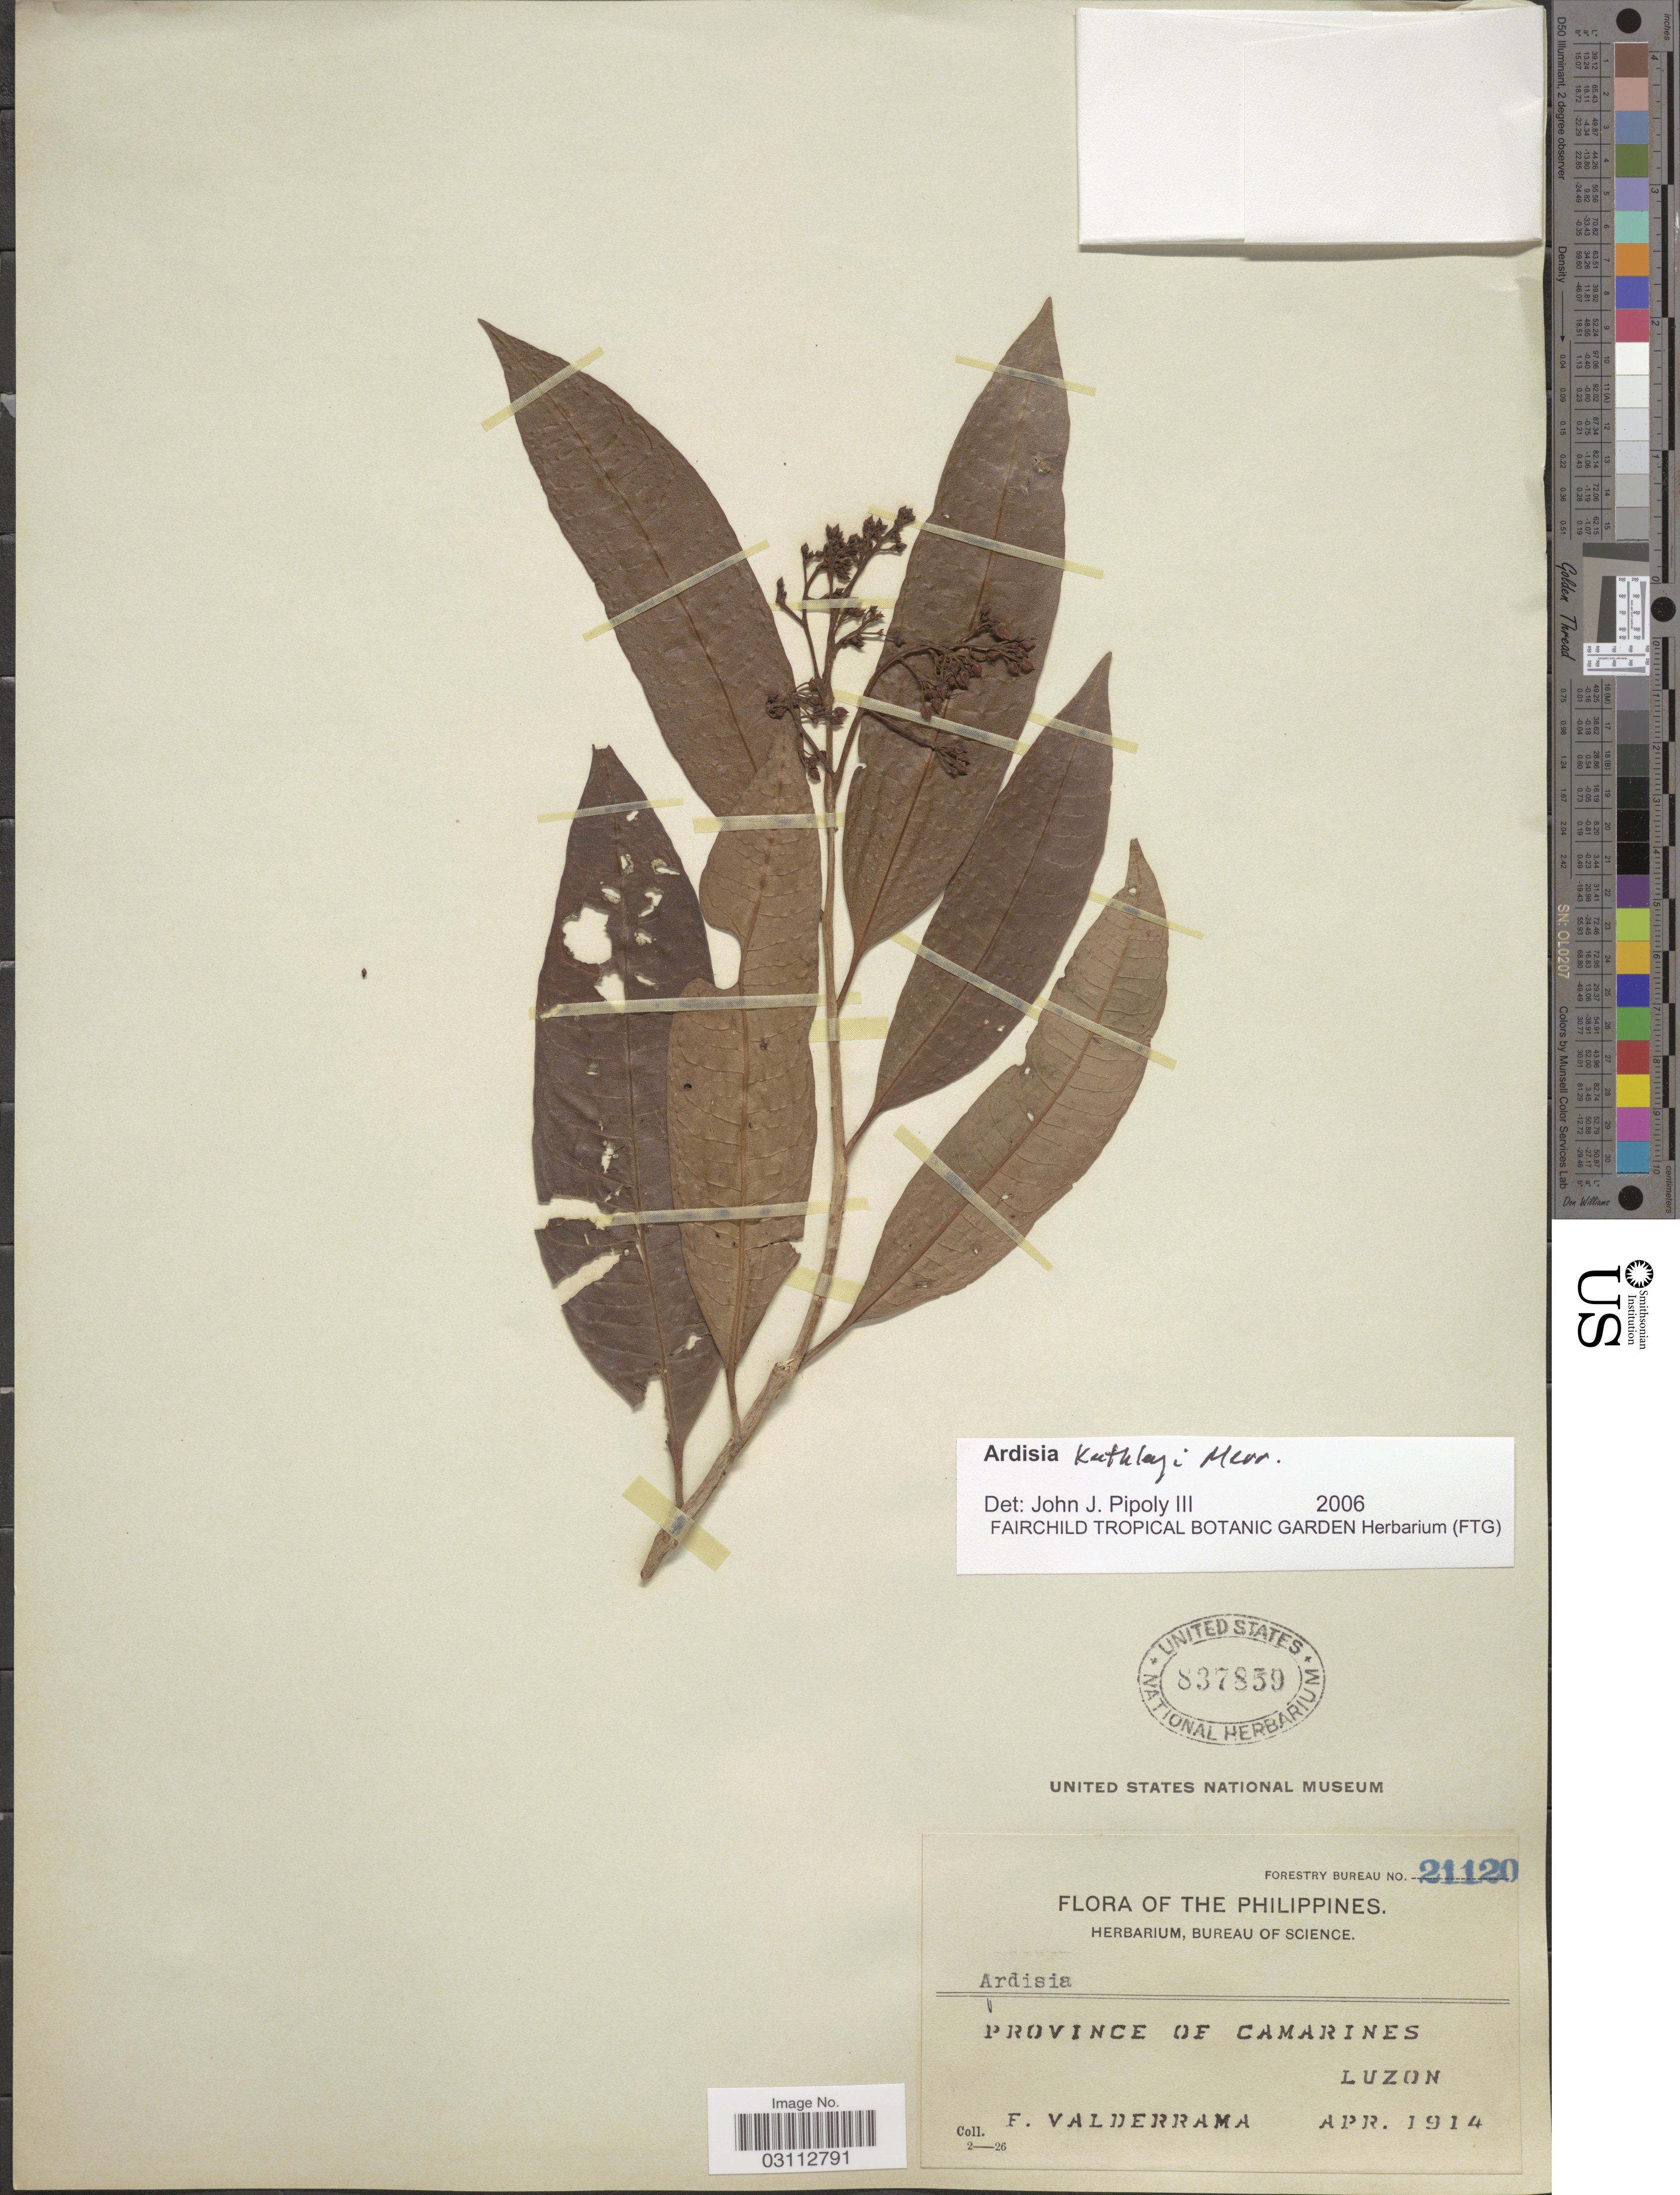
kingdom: Plantae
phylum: Tracheophyta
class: Magnoliopsida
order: Ericales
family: Primulaceae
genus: Ardisia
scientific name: Ardisia keithleyi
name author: Merr.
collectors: F. Valderrama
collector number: Forestry Bureau 21120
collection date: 1914-04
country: Philippines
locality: Province of Camarines. Luzon.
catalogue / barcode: US 837859